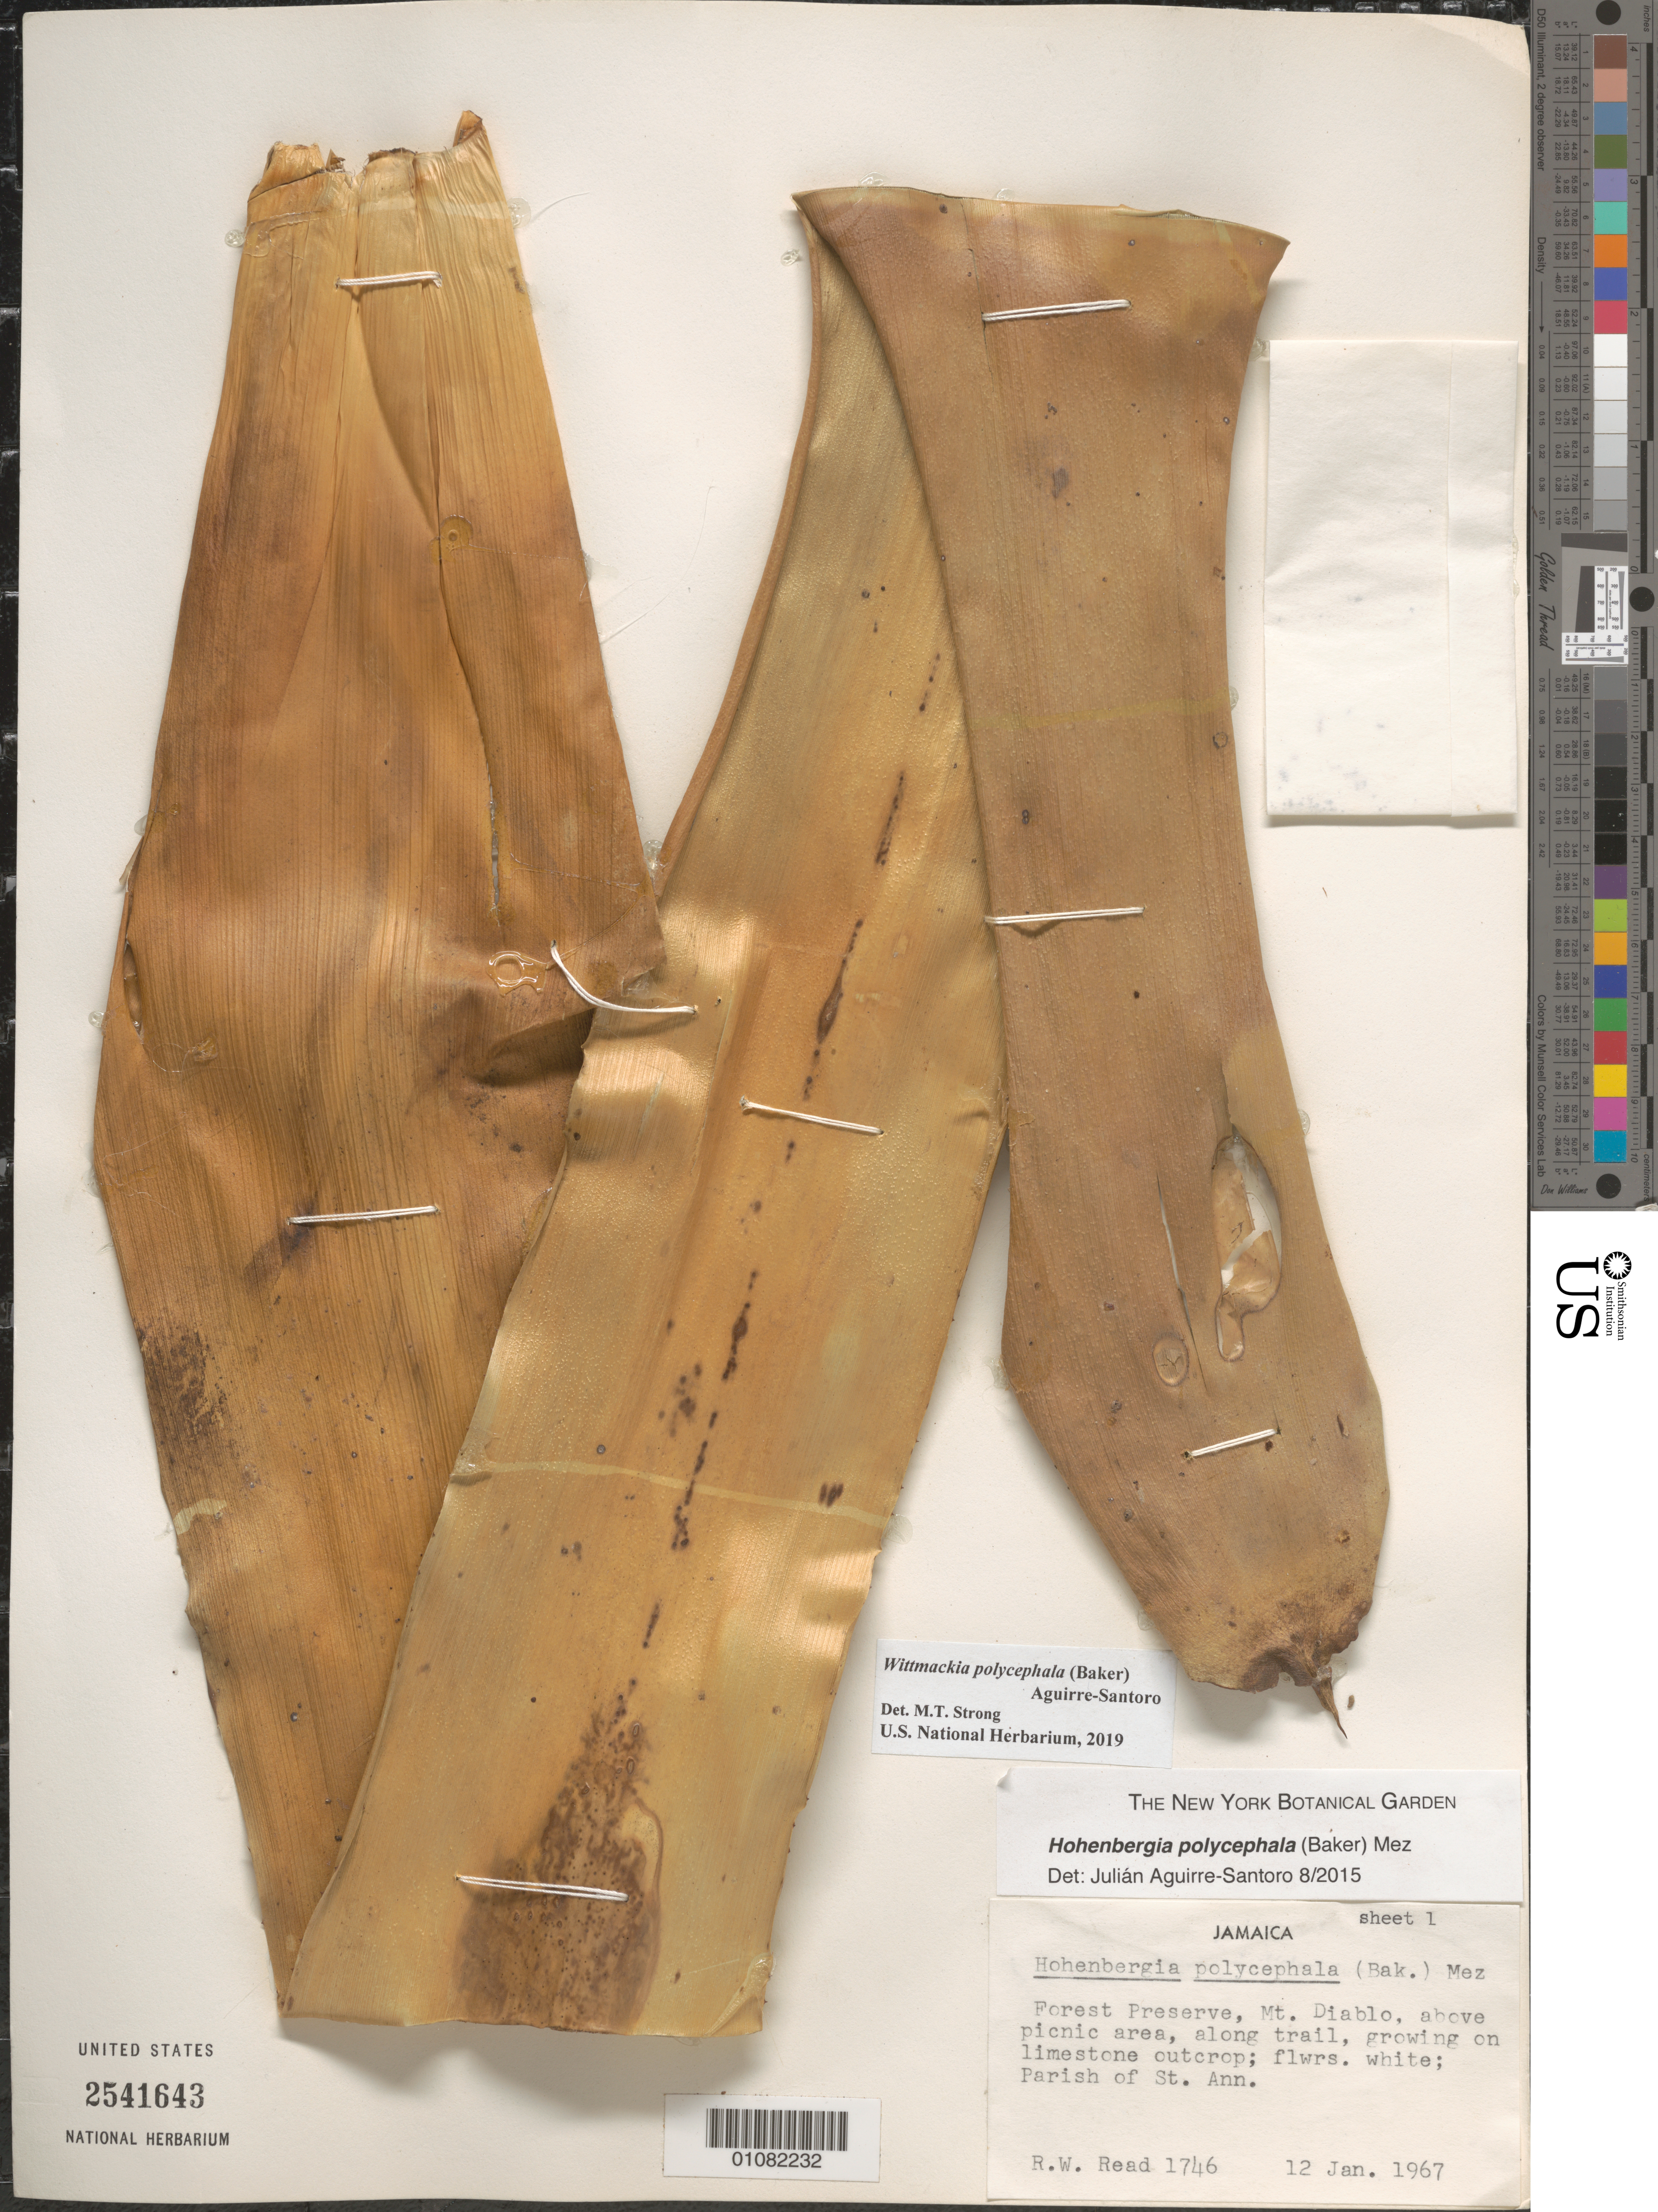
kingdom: Plantae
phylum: Tracheophyta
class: Liliopsida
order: Poales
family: Bromeliaceae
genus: Wittmackia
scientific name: Wittmackia polycephela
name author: (Baker) Aguirre-Santoro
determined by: Strong, Mark T., (BOT), Smithsonian Institution - National Museum of Natural History (UNITED STATES)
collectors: R. W. Read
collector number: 1746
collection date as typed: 12 Jan 1967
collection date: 1967-01-12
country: Jamaica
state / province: Saint Ann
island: Jamaica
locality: Forest Preserve, Mt. Diablo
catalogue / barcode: US 2541643